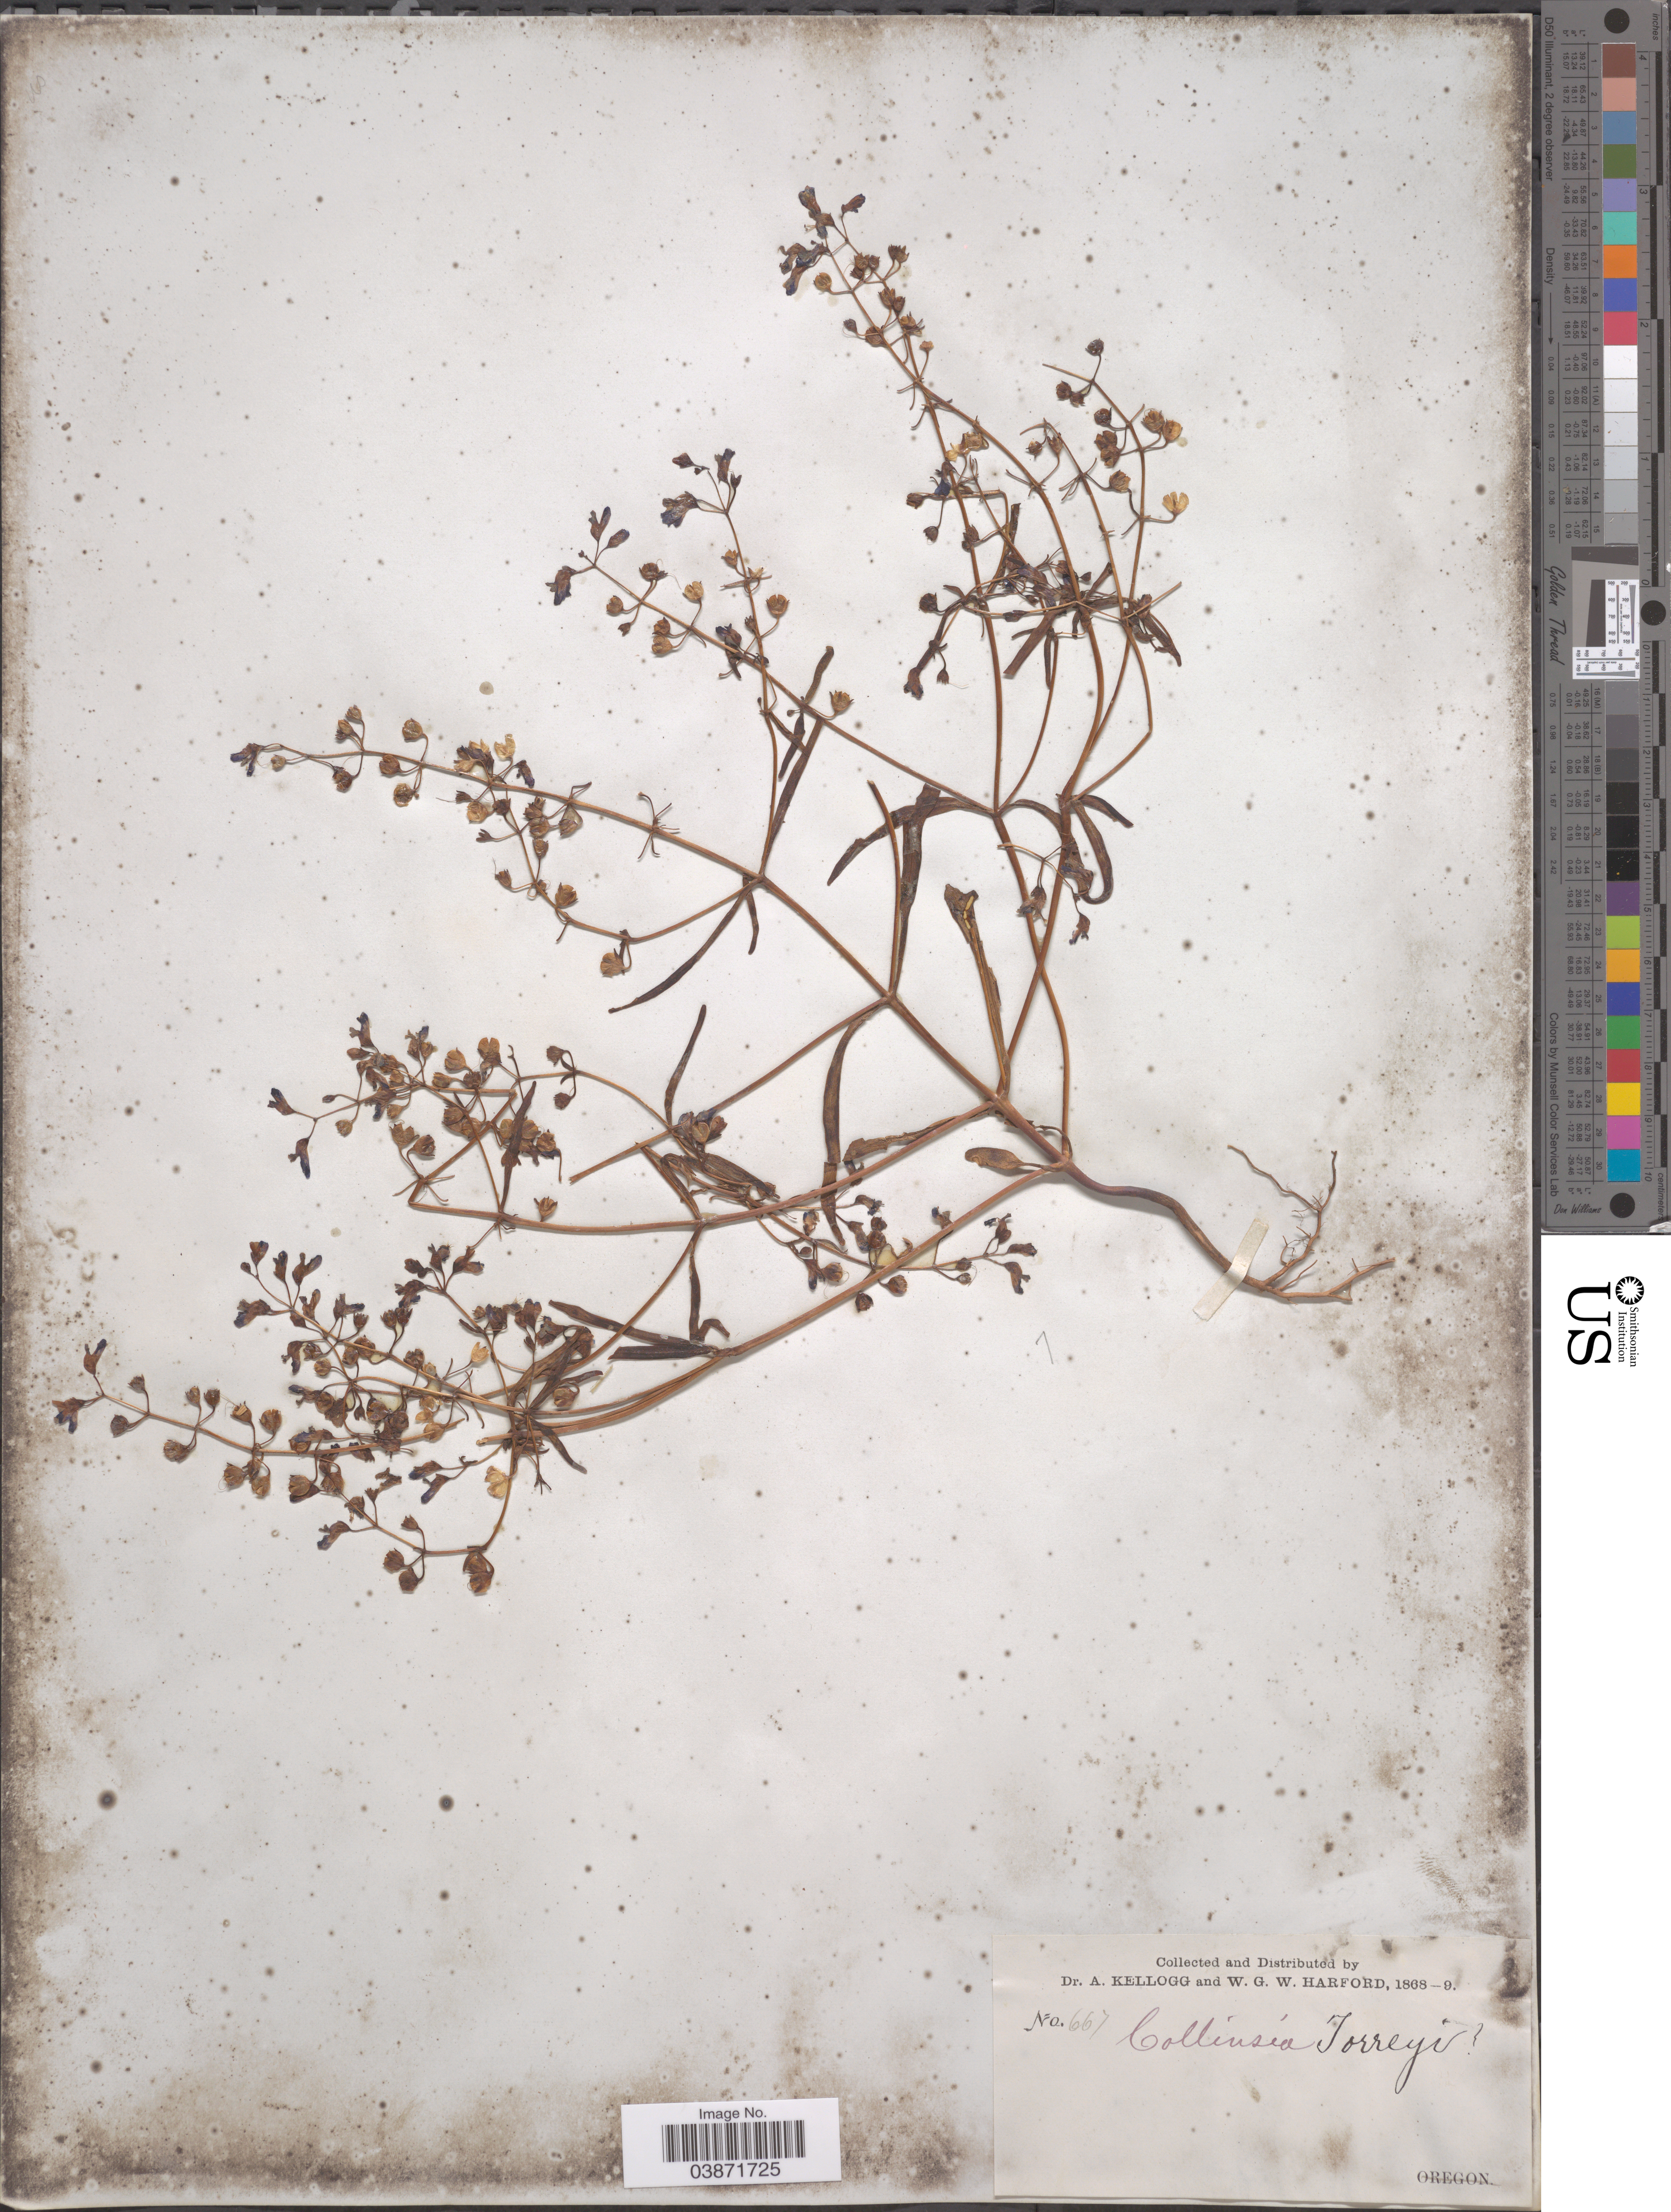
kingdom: Plantae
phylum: Tracheophyta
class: Magnoliopsida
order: Lamiales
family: Plantaginaceae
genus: Collinsia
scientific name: Collinsia torreyi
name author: A. Gray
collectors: A. Kellogg & W. G. W. Harford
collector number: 667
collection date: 1868/1869